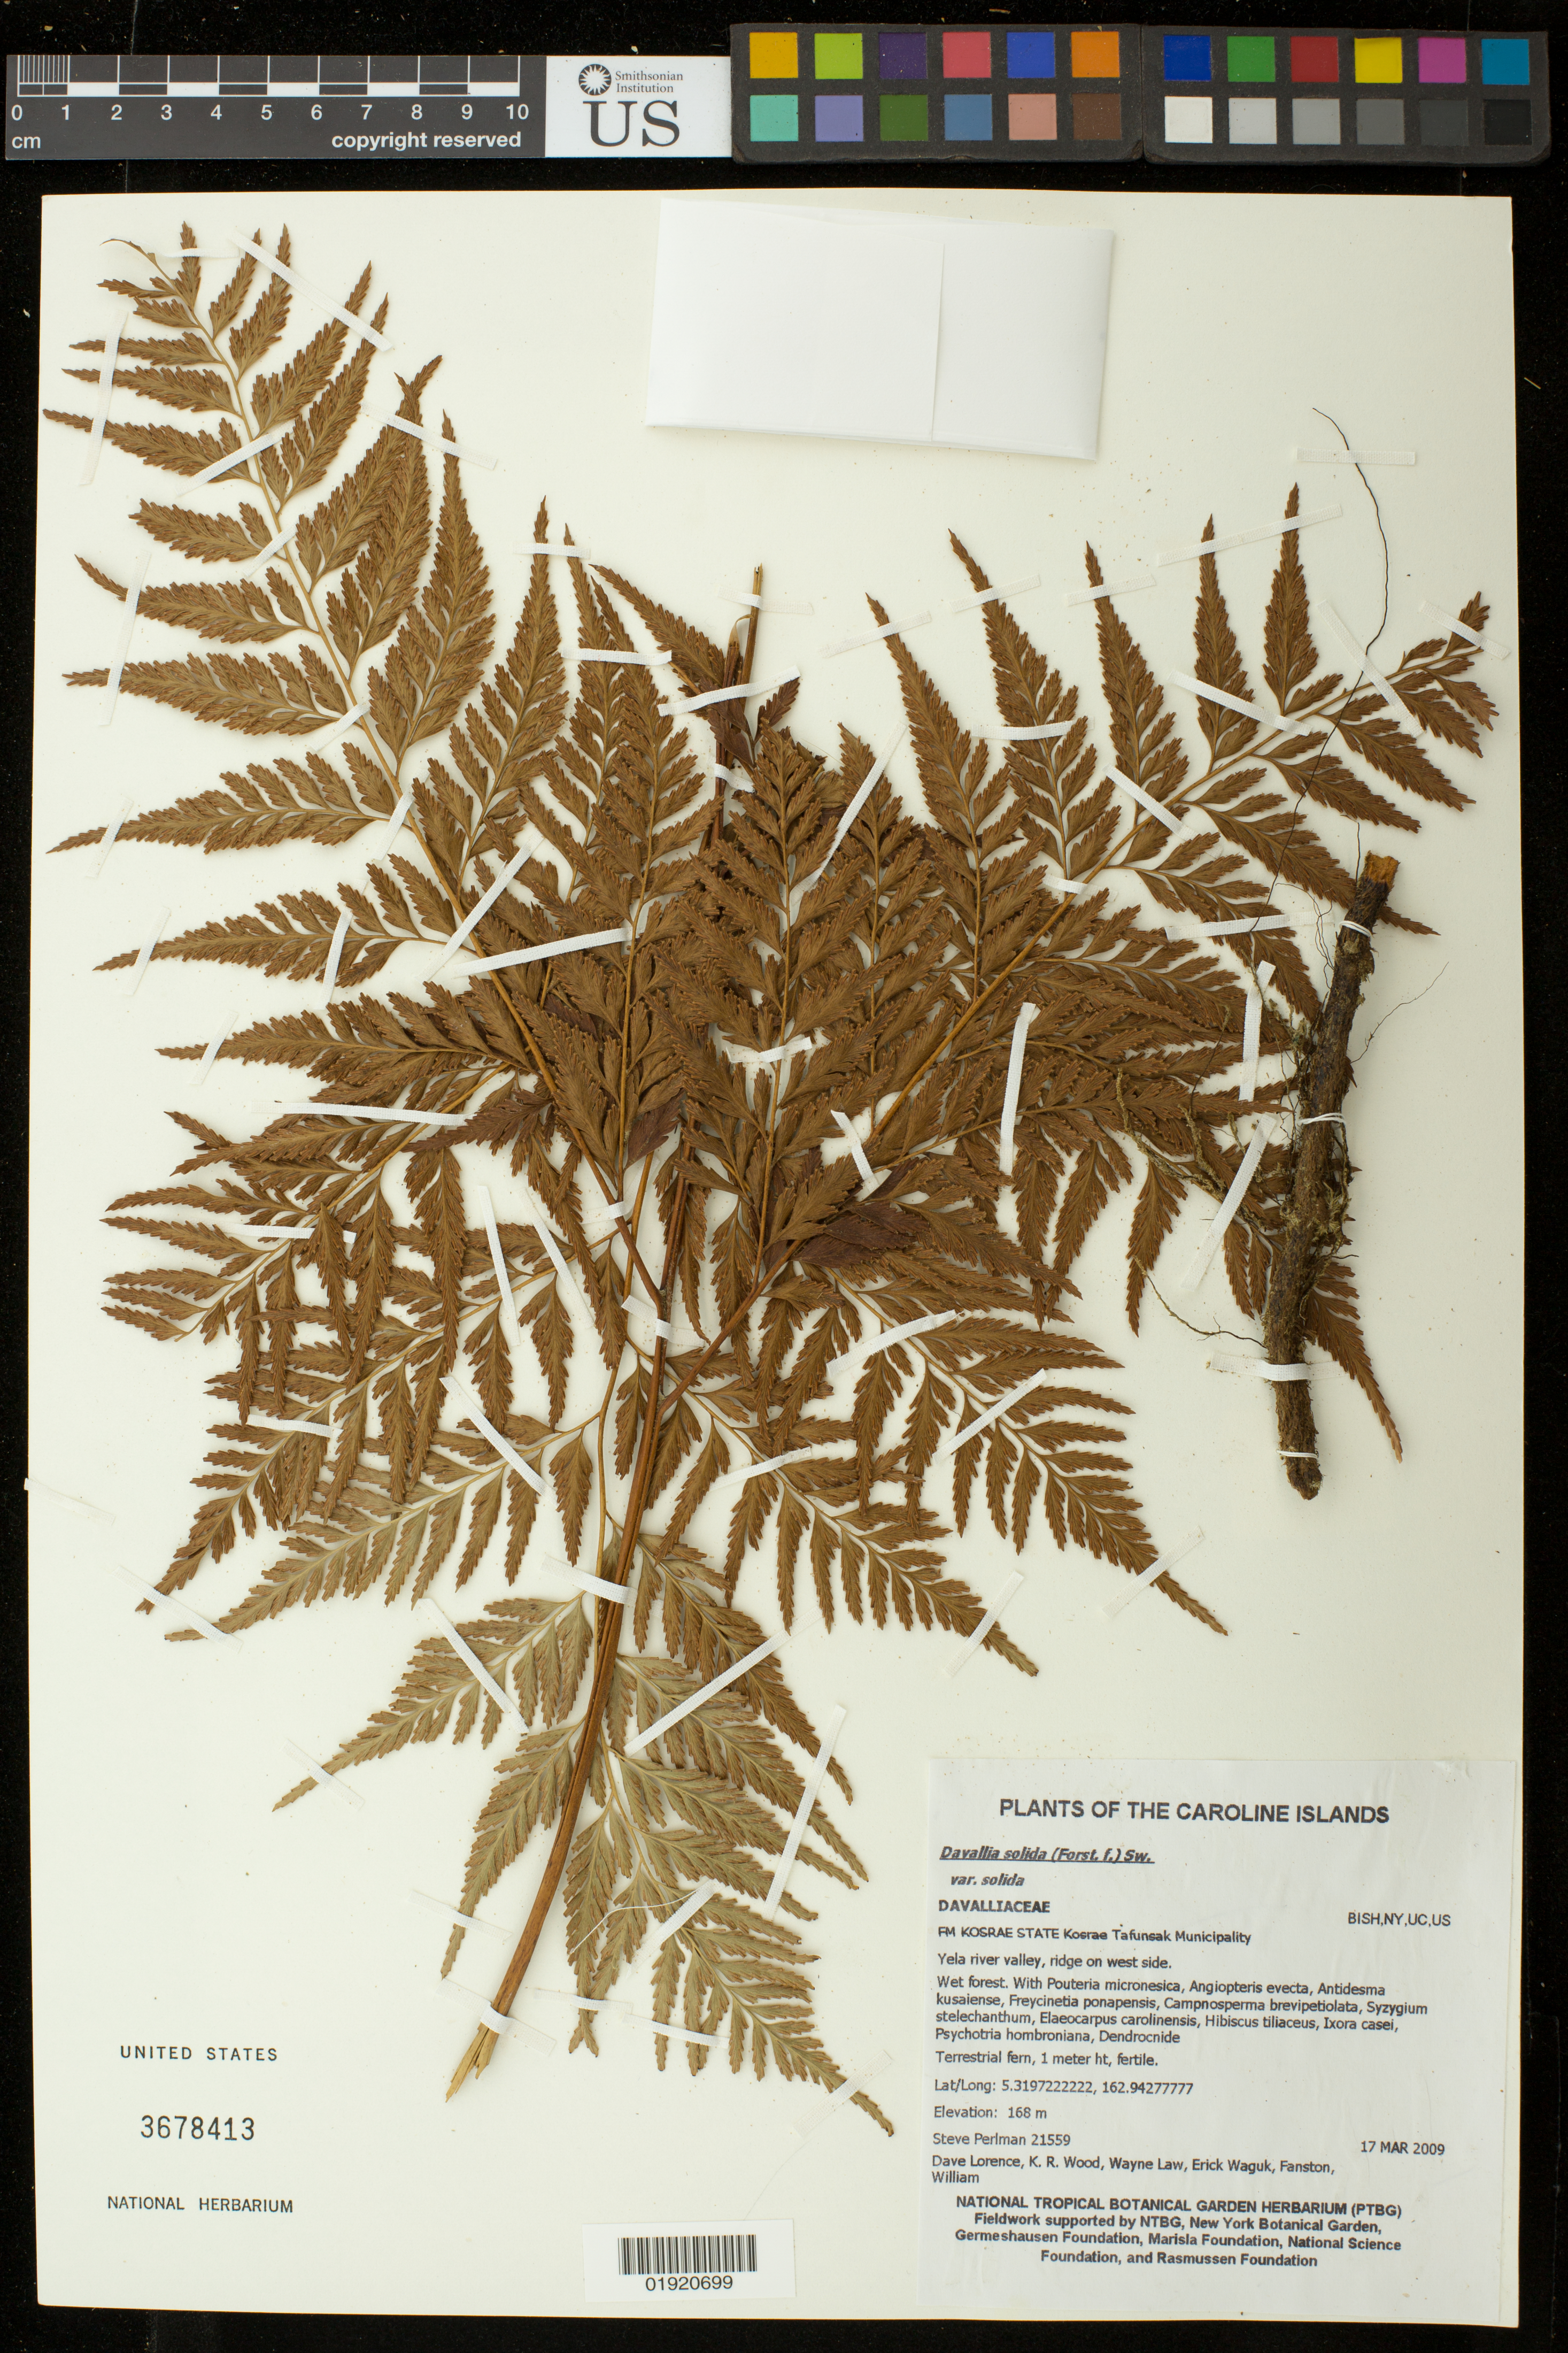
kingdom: Plantae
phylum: Tracheophyta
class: Polypodiopsida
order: Polypodiales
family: Davalliaceae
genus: Davallia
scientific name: Davallia solida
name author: (G. Forst.) Sw.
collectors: S. Perlman, D. Lorence, K. R. Wood, W. Law, E. Waguk & Fanston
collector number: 21559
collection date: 2009-03-17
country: Micronesia, Federated States of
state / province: Kosrae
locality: Kosrae State. Kosrae Tafunsak Municipality. Yela river valley, ridge on west side.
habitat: Wet forest.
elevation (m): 168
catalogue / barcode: US 3678413